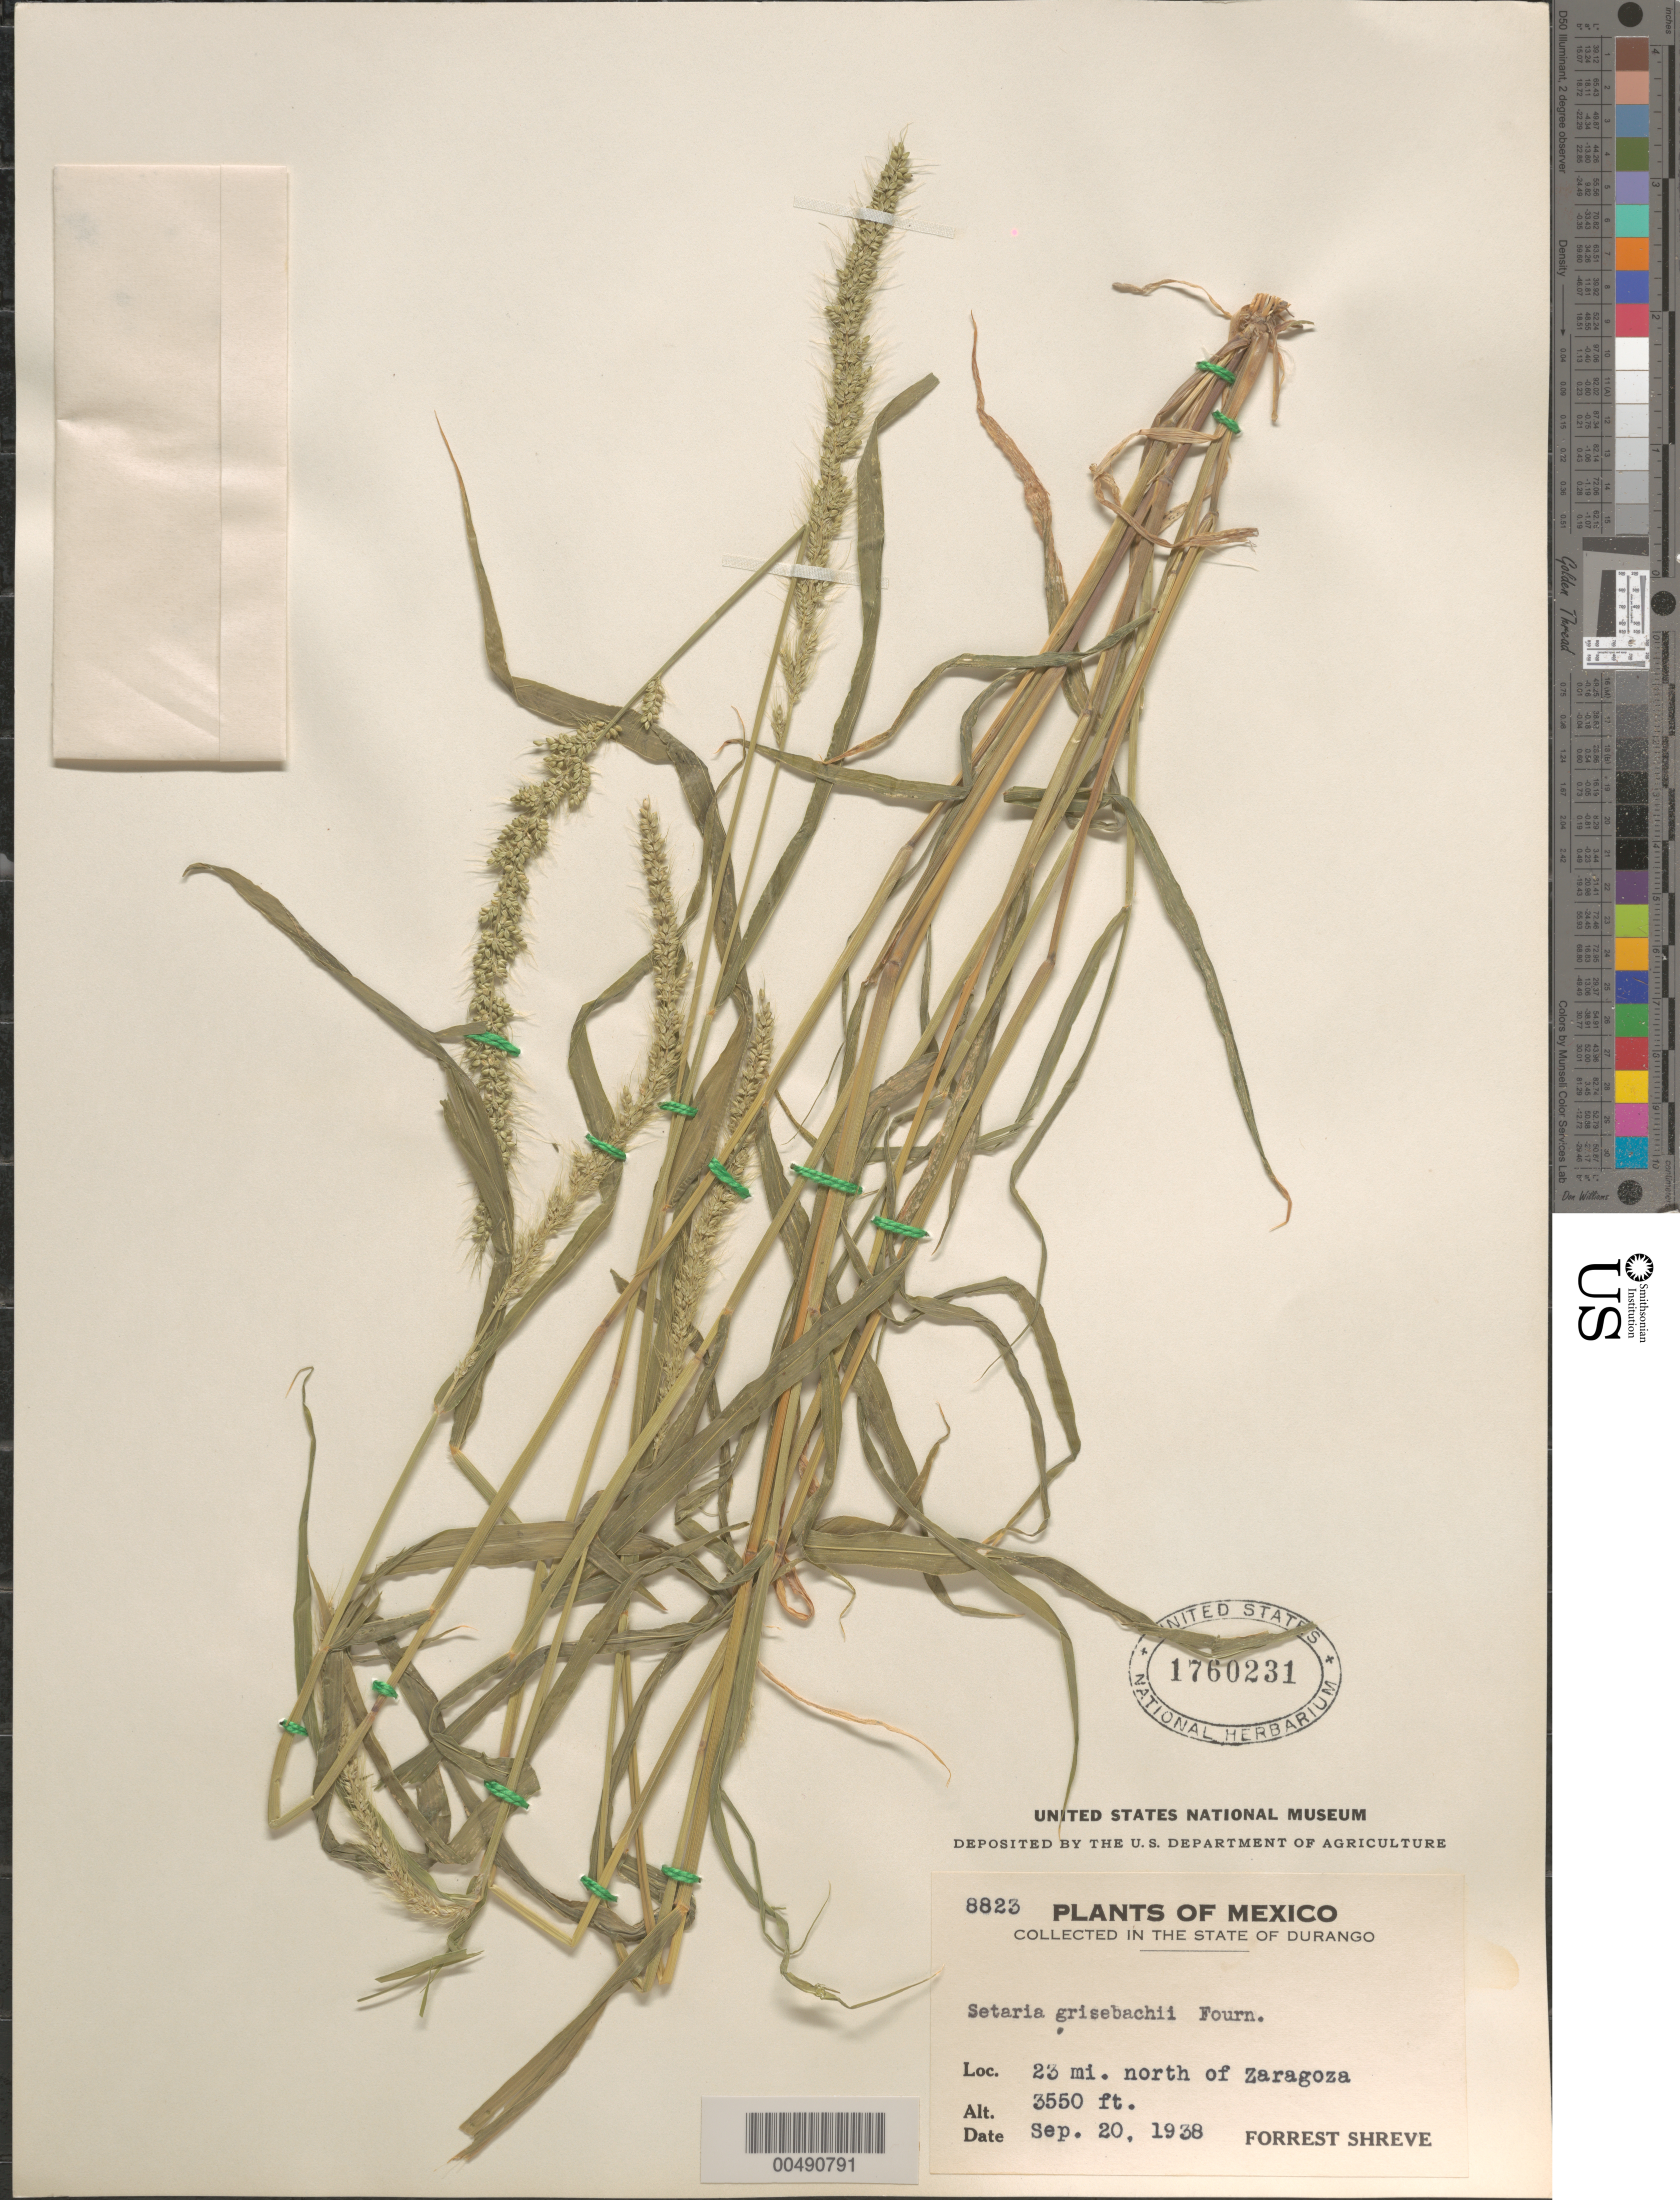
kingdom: Plantae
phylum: Tracheophyta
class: Liliopsida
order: Poales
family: Poaceae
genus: Setaria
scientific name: Setaria grisebachii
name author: E. Fourn.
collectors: F. Shreve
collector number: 8823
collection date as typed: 20 Sep 1938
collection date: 1938-09-20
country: Mexico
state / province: Durango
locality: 23 mi N of Zaragoza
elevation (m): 1082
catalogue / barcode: US 1760231